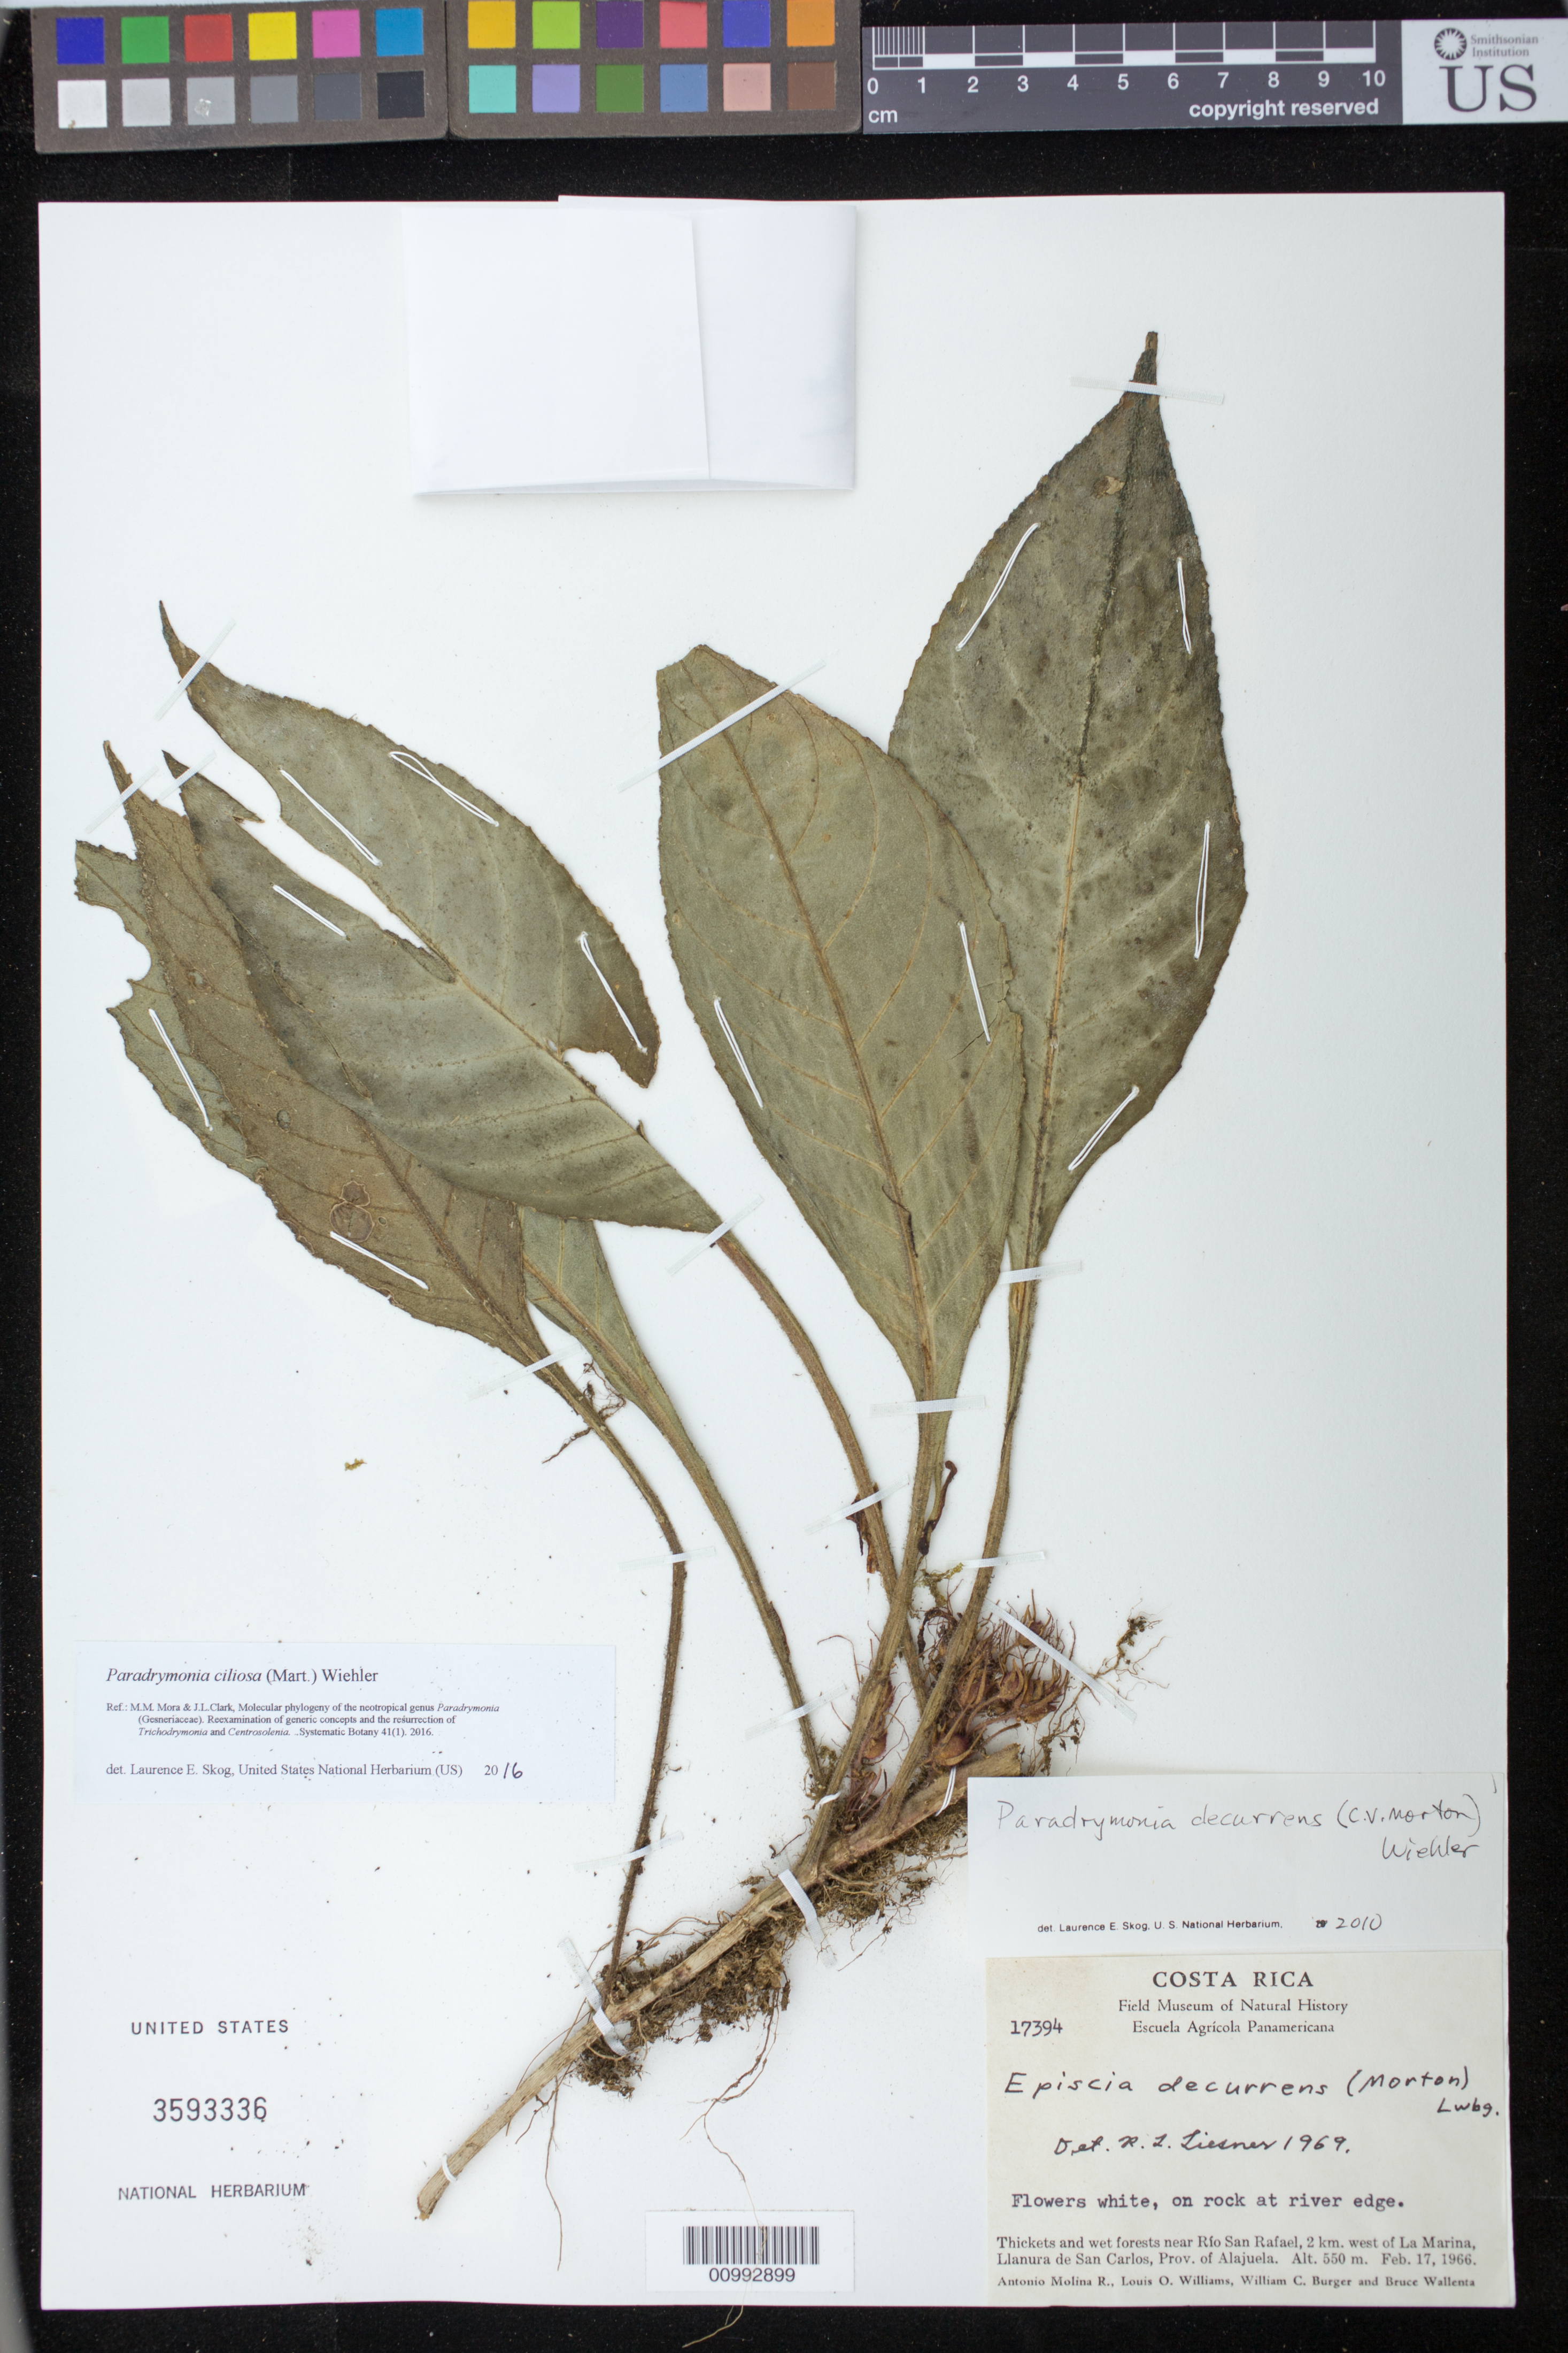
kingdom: Plantae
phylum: Tracheophyta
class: Magnoliopsida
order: Lamiales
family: Gesneriaceae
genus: Paradrymonia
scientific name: Paradrymonia ciliosa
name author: (Mart.) Wiehler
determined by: Skog, Laurence E.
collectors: A. Molina R., L. O. Williams, W. Burger & B. Wallenta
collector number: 17394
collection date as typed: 17 Feb 1966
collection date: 1966-02-17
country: Costa Rica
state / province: Alajuela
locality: Near Rio San Rafael, 2 km W of La Marina, Llanura de San Carlos, Prov. of Alajuela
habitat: Thickets and wet forests, on rock at river edge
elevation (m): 550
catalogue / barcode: US 3593336